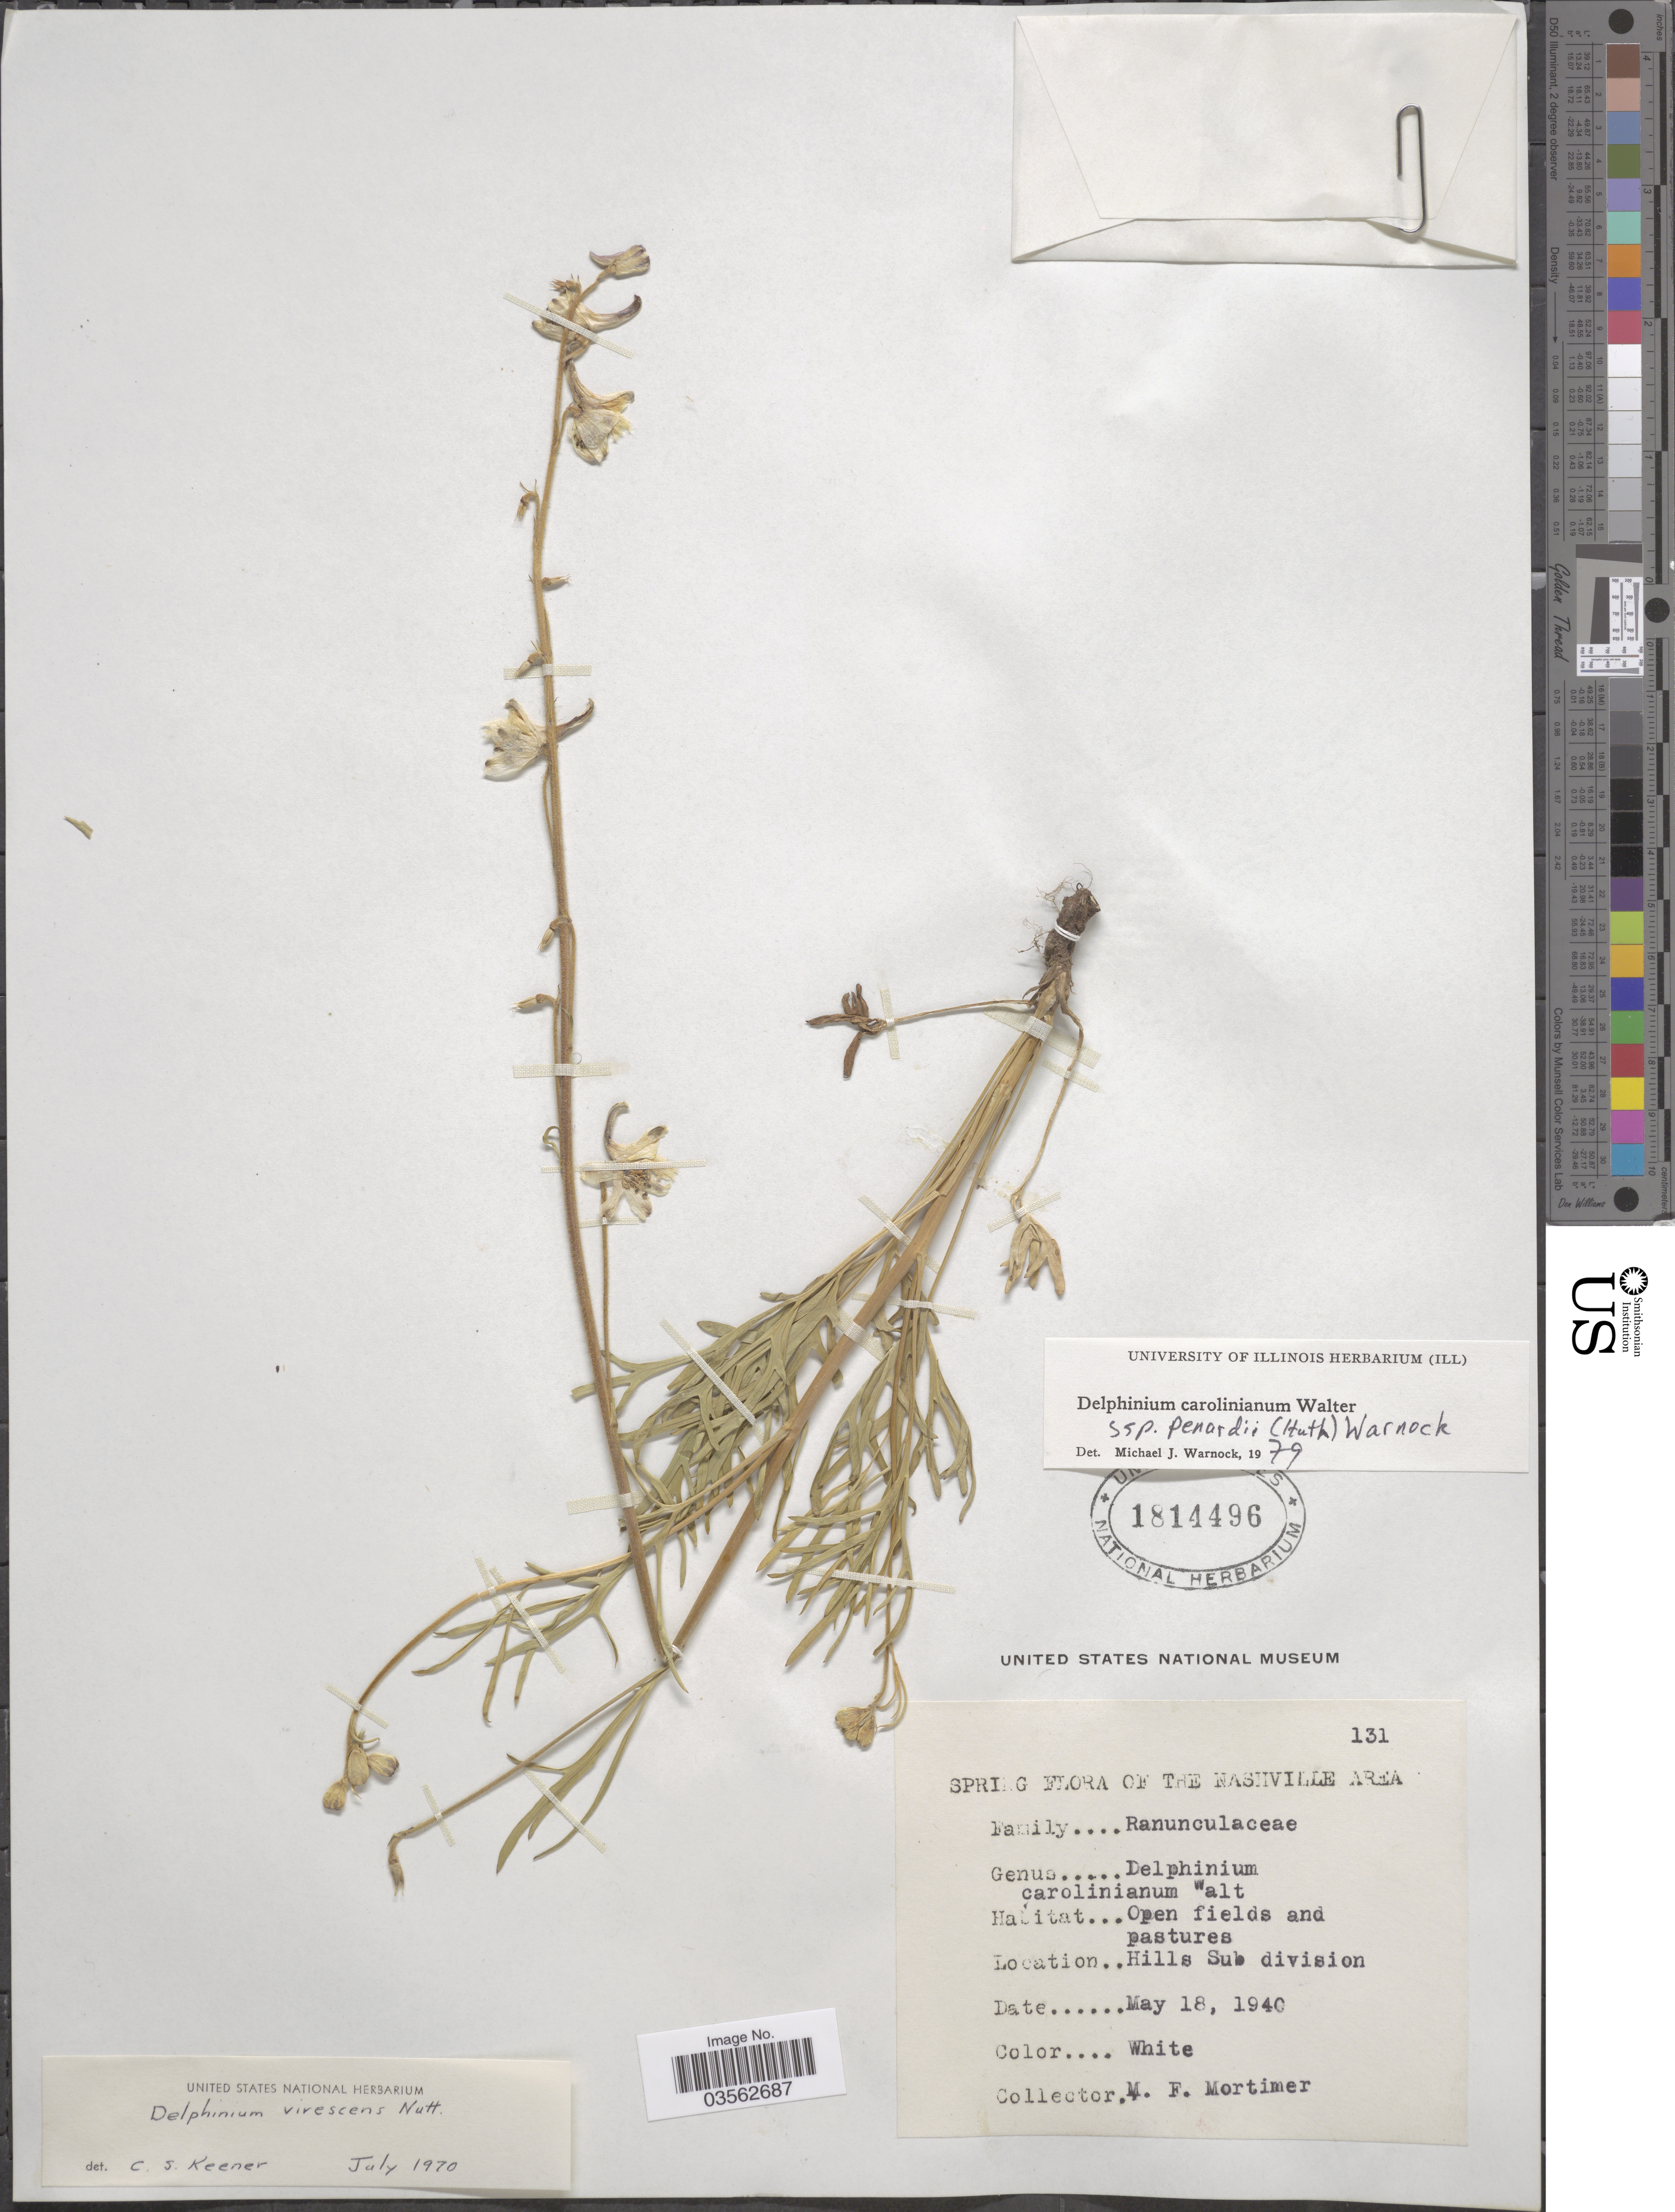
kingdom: Plantae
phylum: Tracheophyta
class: Magnoliopsida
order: Ranunculales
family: Ranunculaceae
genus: Delphinium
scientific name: Delphinium carolinianum subsp. penardii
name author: (Huth) M.J. Warnock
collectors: M. Mortimer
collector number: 131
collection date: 1940-05-18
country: United States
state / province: Tennessee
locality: The Nashville Area. Hills Sub division.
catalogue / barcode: US 1814496